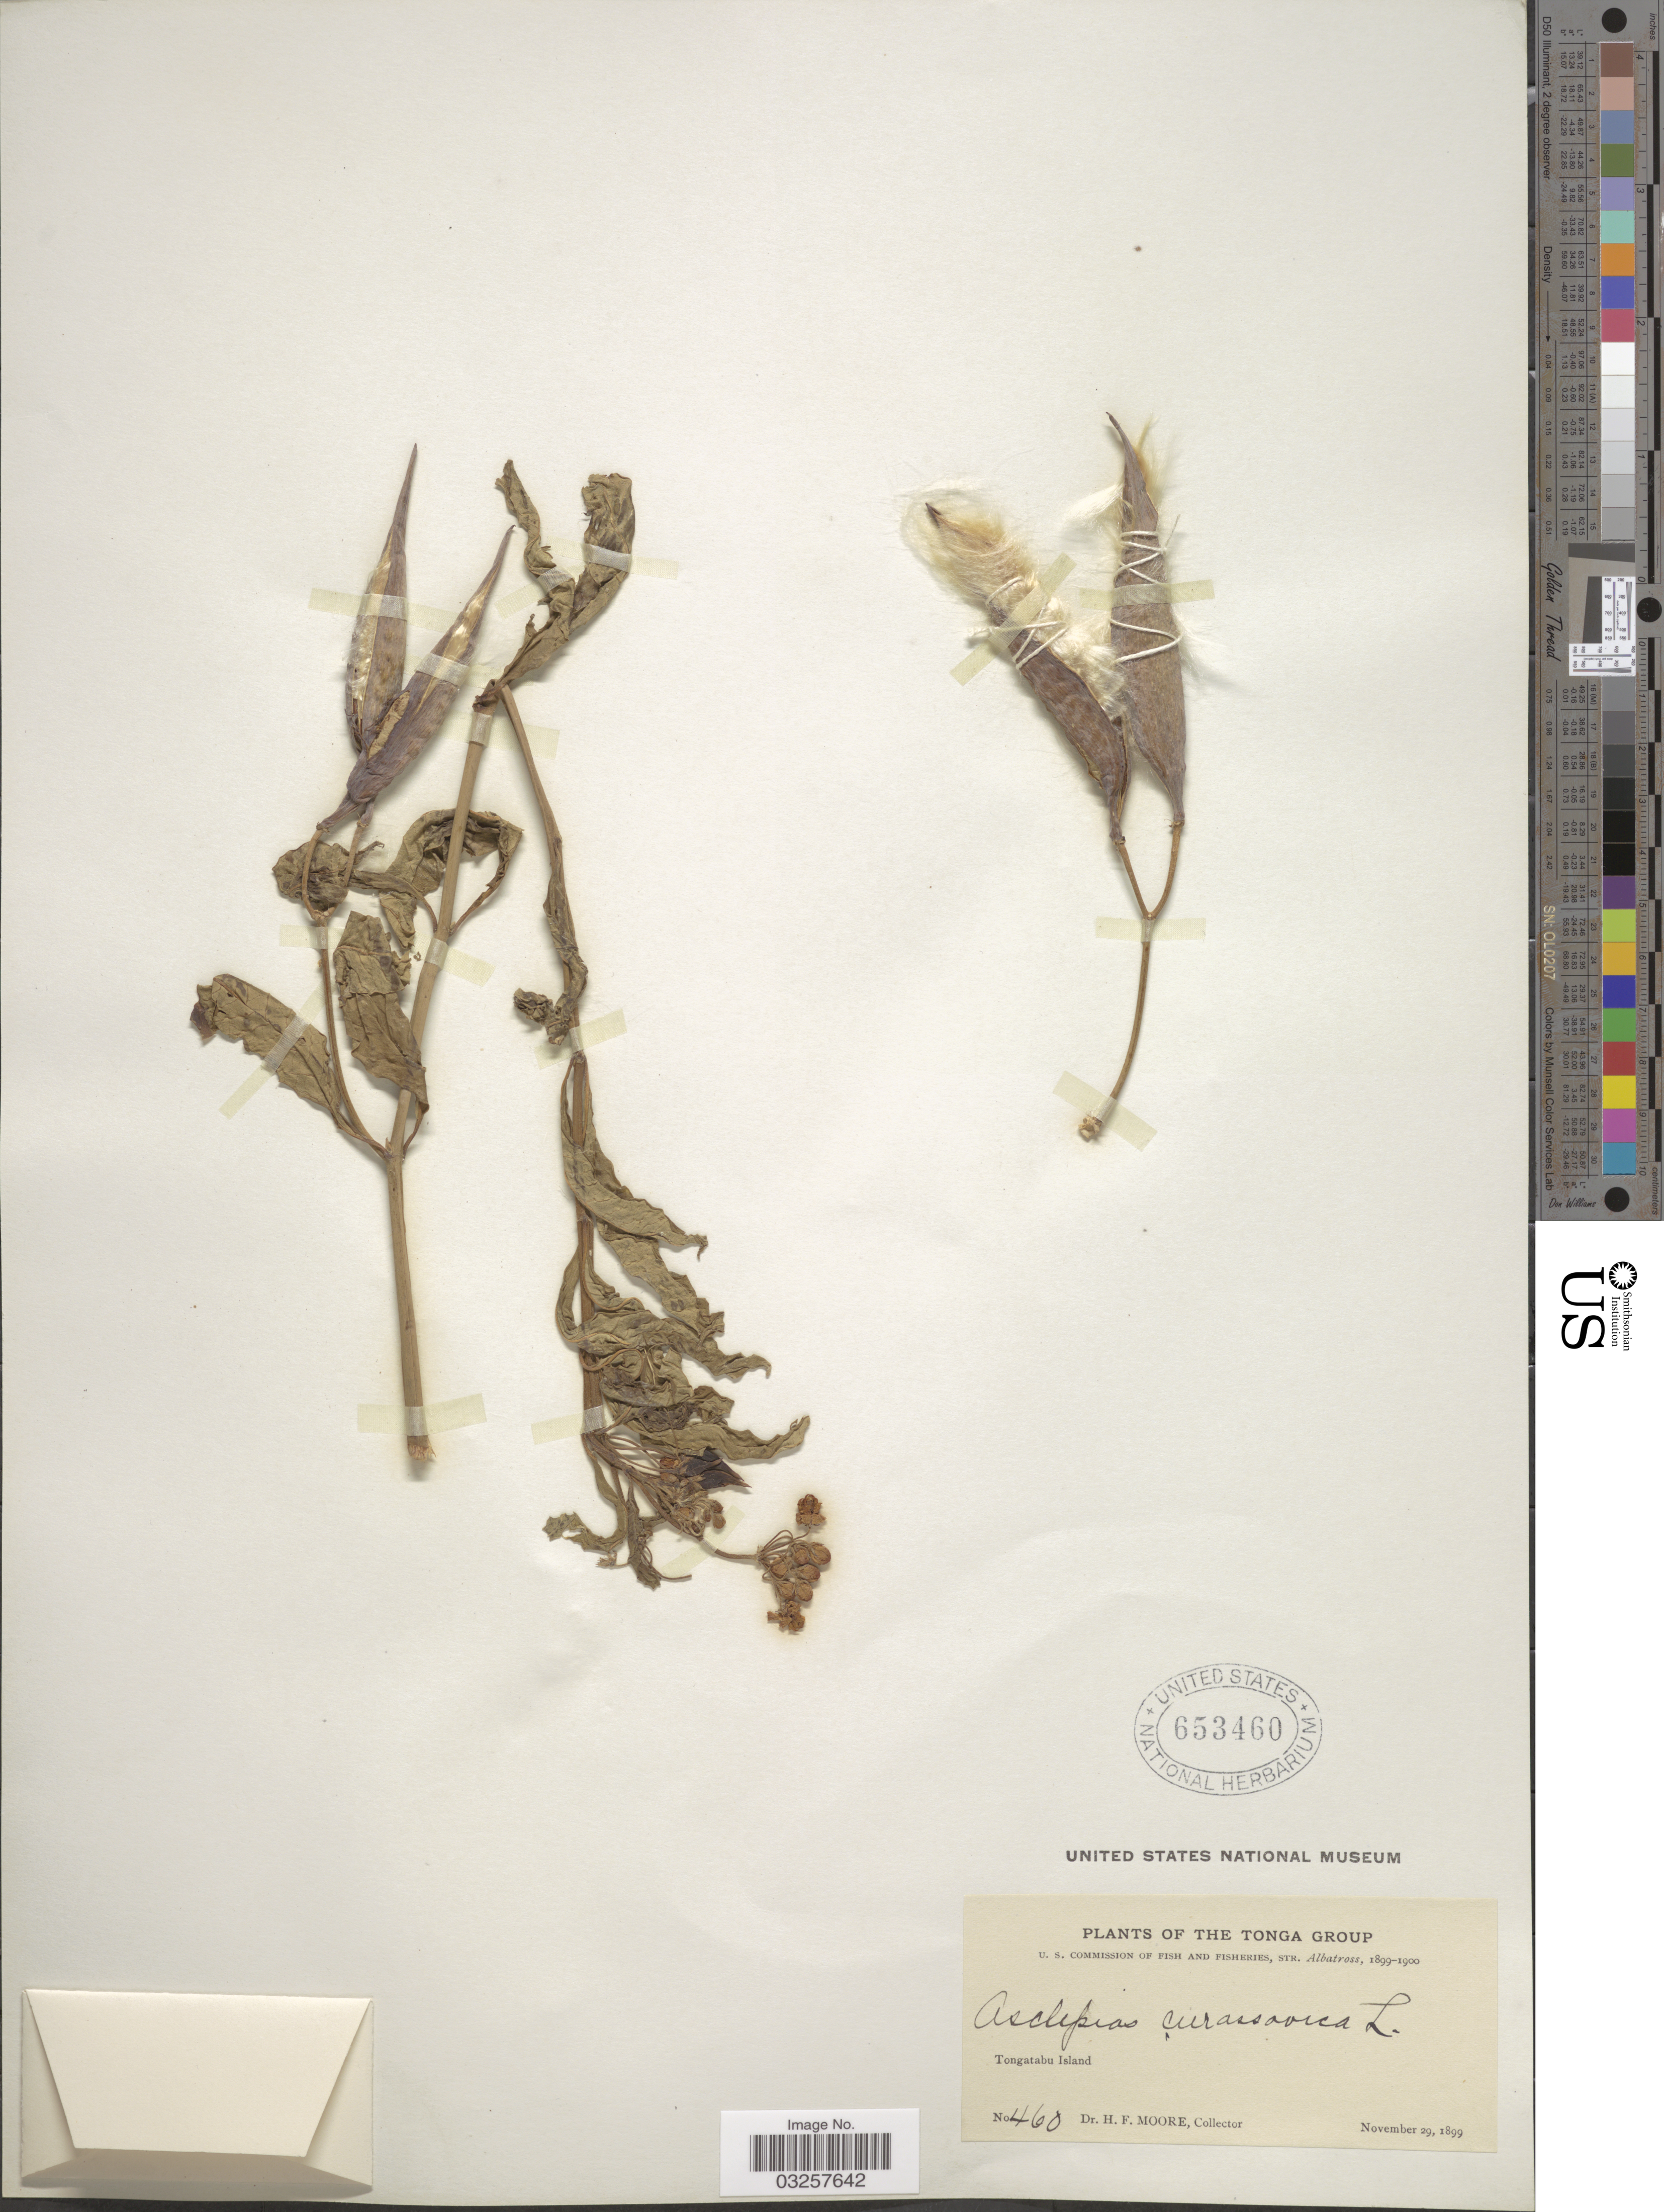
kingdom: Plantae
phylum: Tracheophyta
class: Magnoliopsida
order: Gentianales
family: Apocynaceae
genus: Asclepias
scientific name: Asclepias curassavica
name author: L.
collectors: H. F. Moore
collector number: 460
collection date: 1899-11-29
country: Tonga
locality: Tonga Group. Tongatabu Island.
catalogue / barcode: US 653460